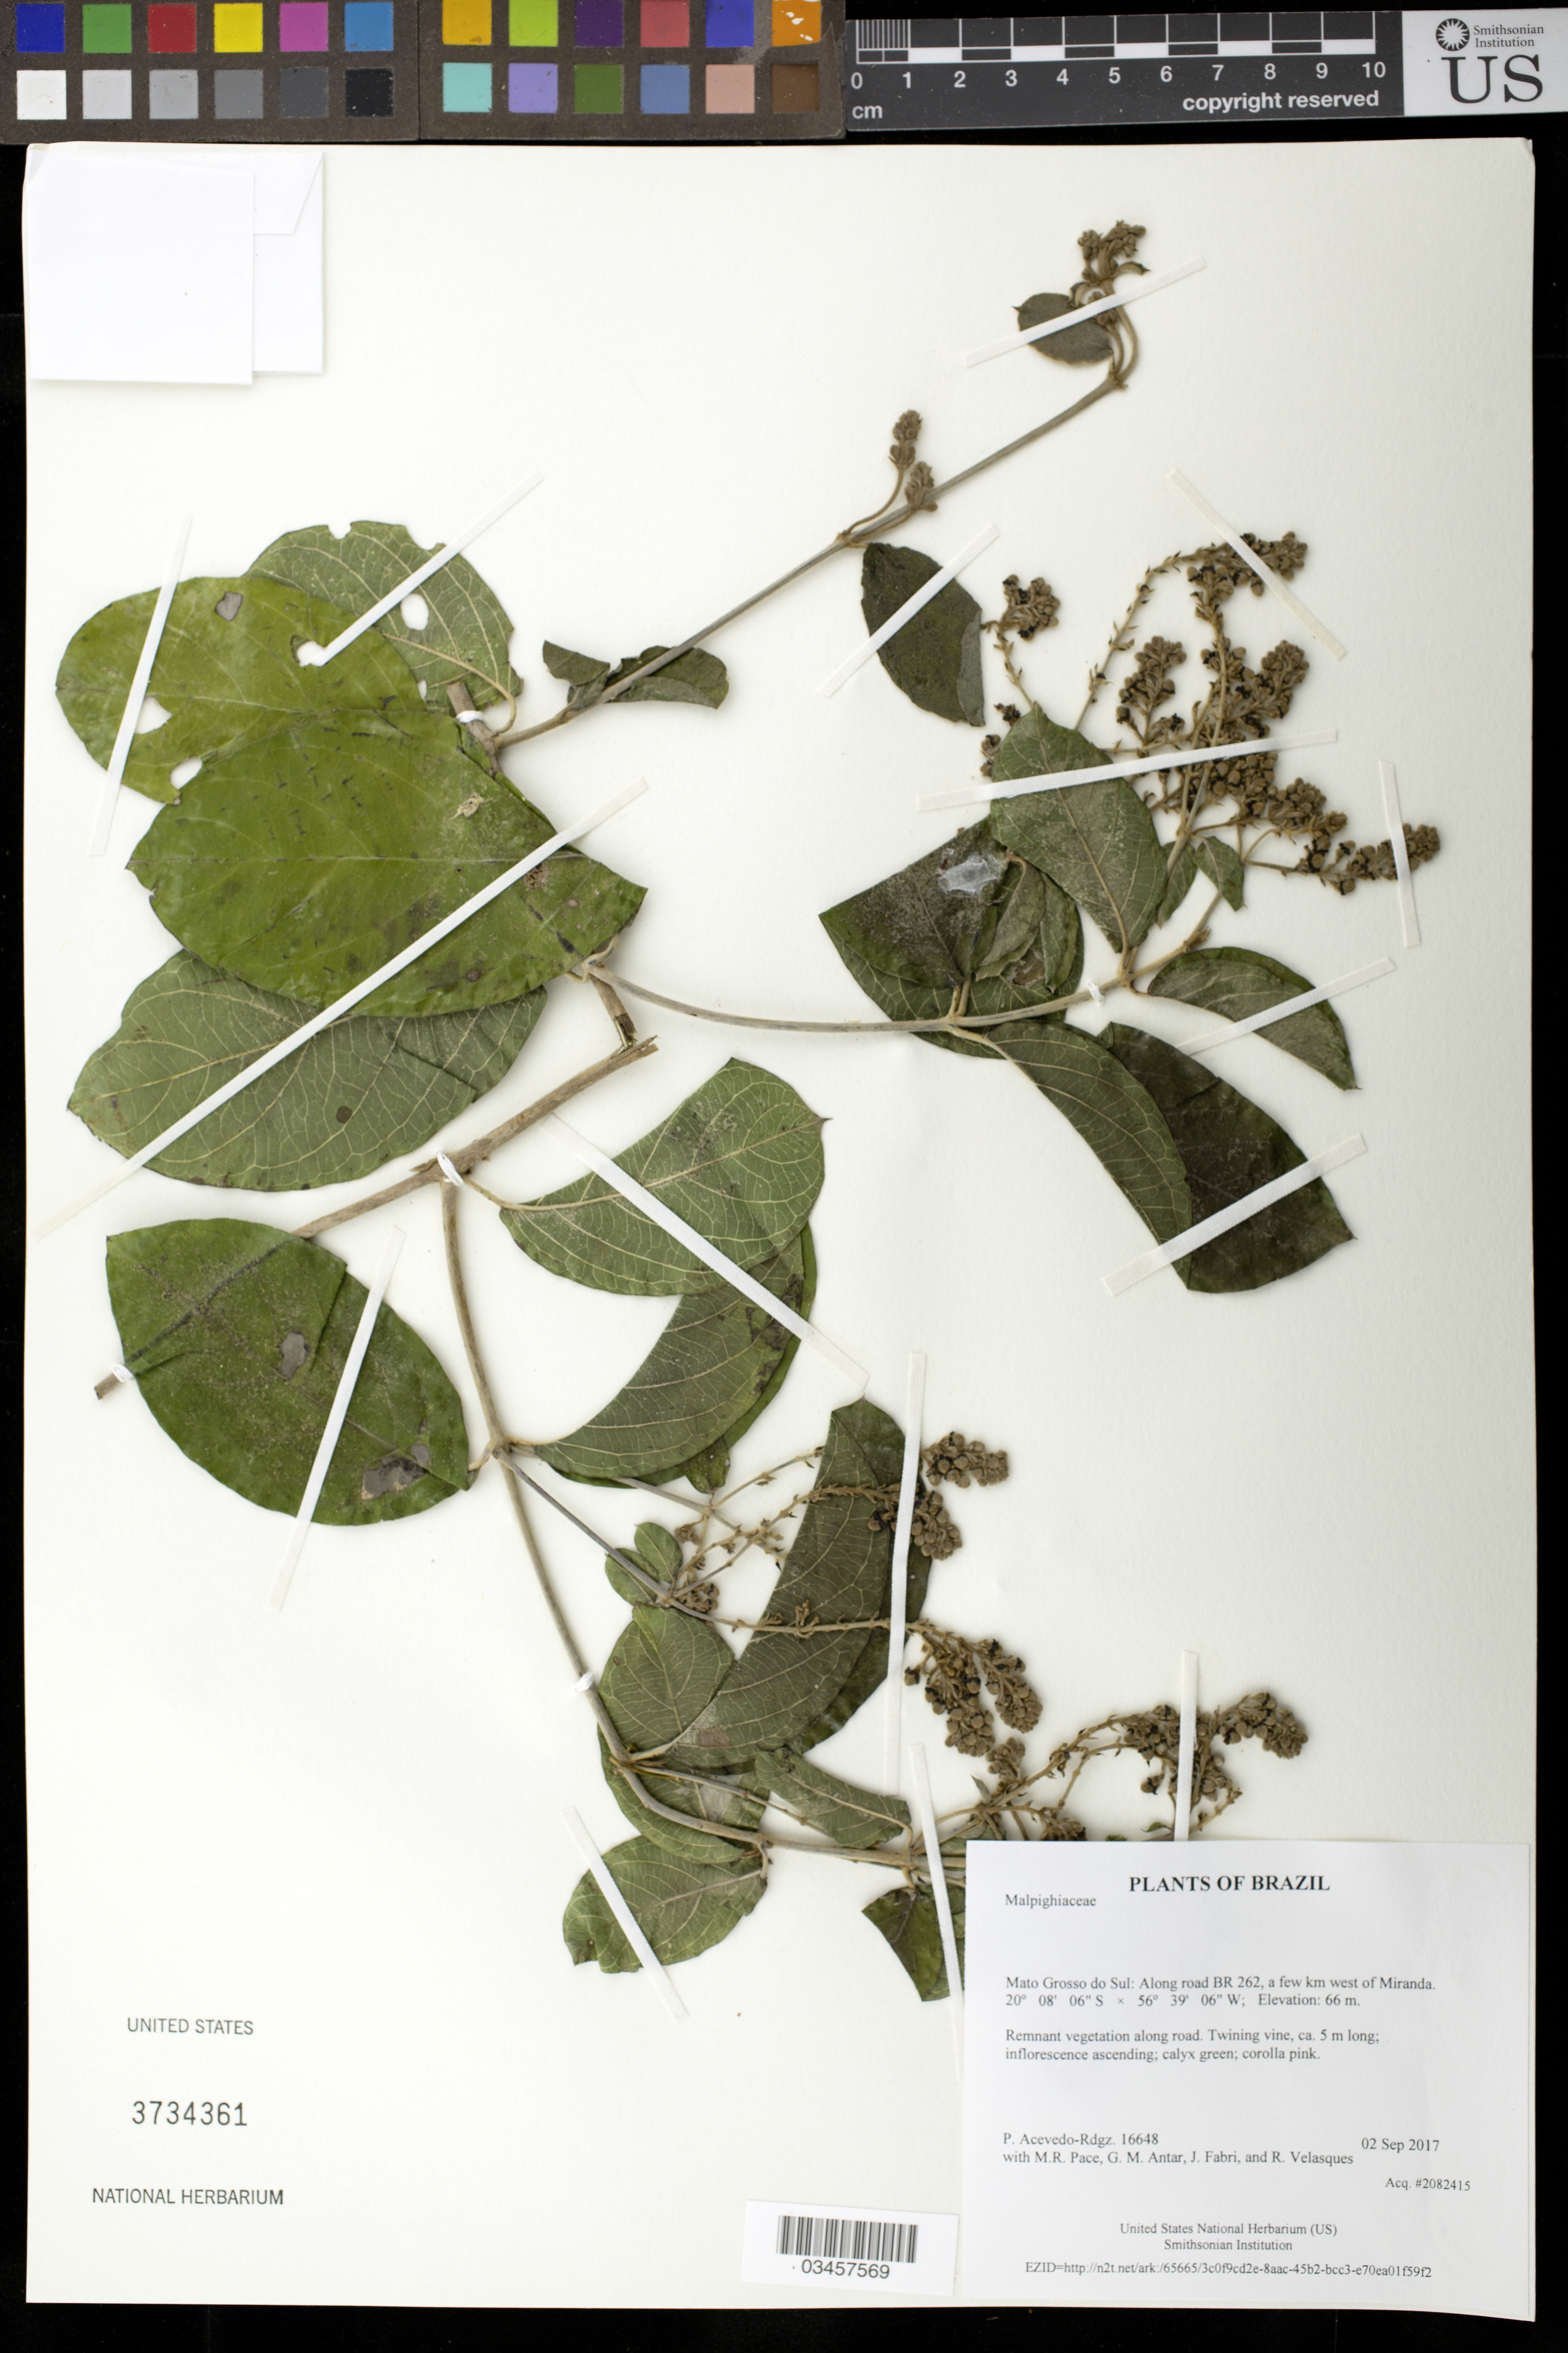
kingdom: Plantae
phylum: Tracheophyta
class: Magnoliopsida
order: Malpighiales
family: Malpighiaceae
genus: Alicia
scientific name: Alicia anisopetala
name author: (A. Juss.) W.R. Anderson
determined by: Acevedo-Rodríguez, P., (BOT), Smithsonian Institution - National Museum of Natural History (UNITED STATES)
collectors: P. Acevedo-Rodr., M. R. Pace, G. M. Antar, J. Fabri & R. Velasques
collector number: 16648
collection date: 2017-09-02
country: Brazil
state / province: Mato Grosso do Sul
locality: Along road BR 262, a few km west of Miranda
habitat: Remnant vegetation along road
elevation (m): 66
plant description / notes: US, MO, K, RB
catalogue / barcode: US 3734361